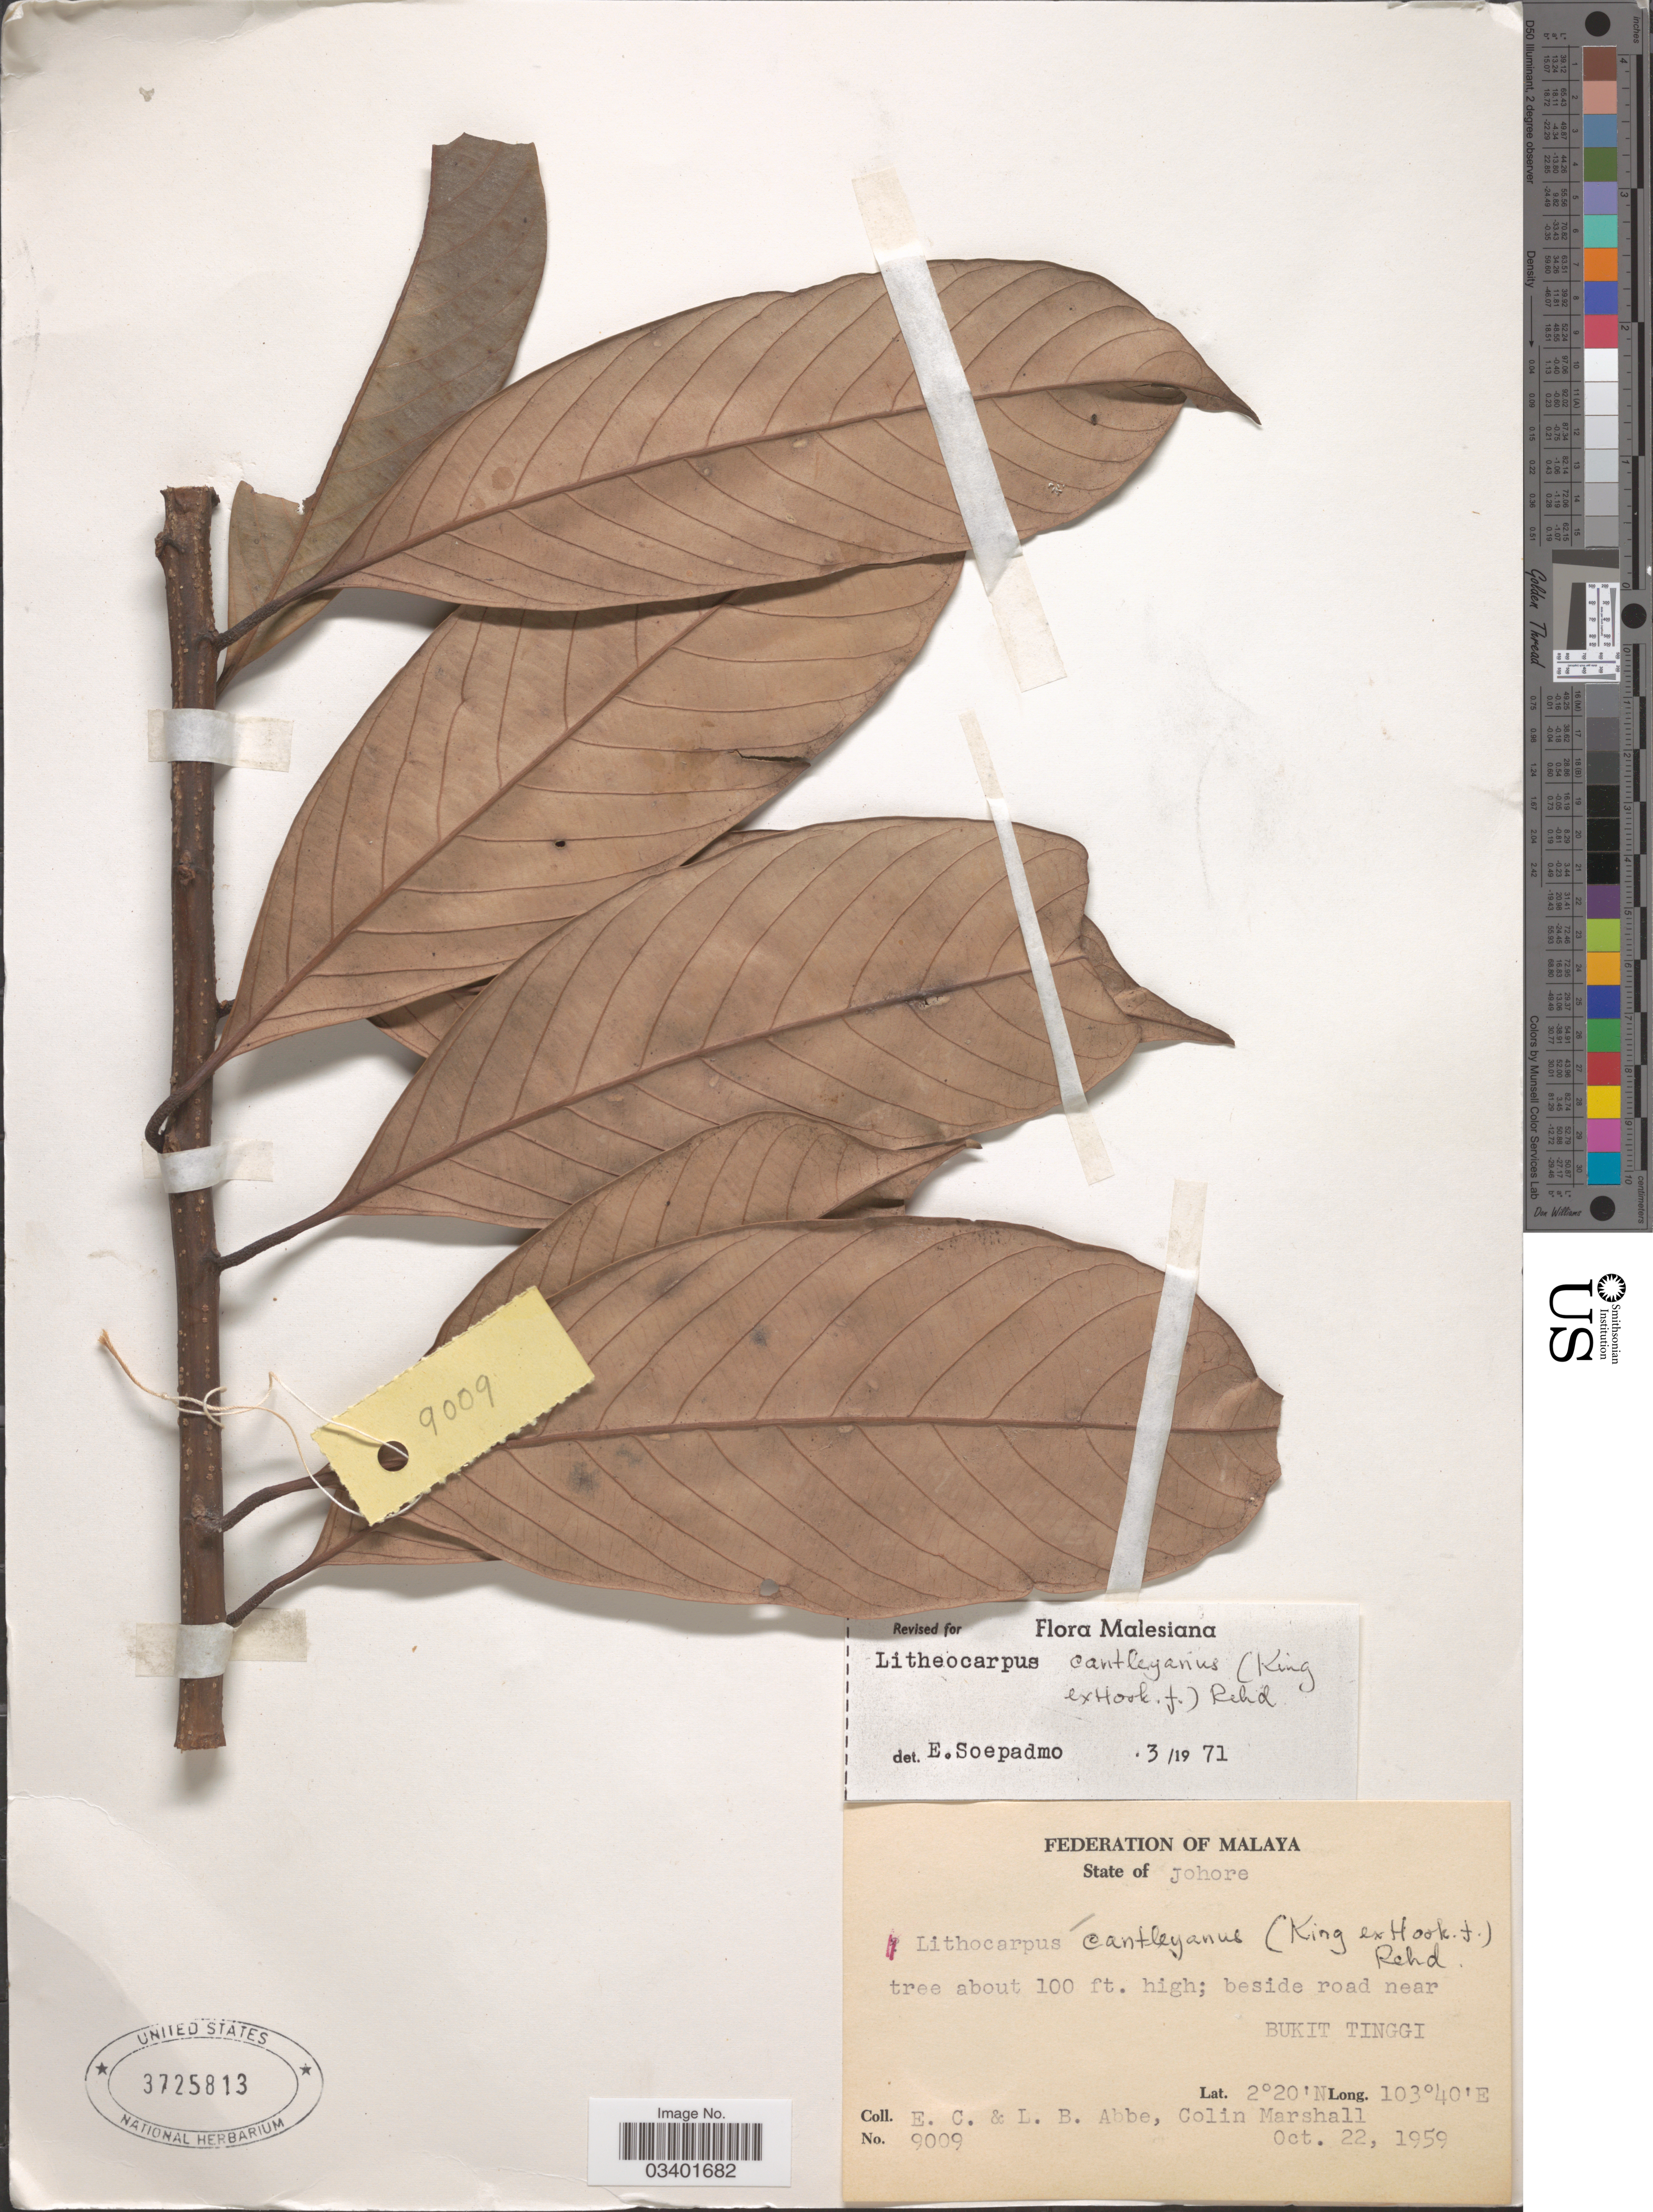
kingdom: Plantae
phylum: Tracheophyta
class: Magnoliopsida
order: Fagales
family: Fagaceae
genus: Lithocarpus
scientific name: Lithocarpus cantleyanus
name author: (R.M. King ex Hook. f.) Rehder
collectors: E. C. Abbe, L. B. Abbe & C. Marshall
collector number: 9009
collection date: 1959-10-22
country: Malaysia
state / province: Johor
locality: Federation of Malaya, State of Johore, beside road near Bukit Tinggi.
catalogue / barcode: US 3725813